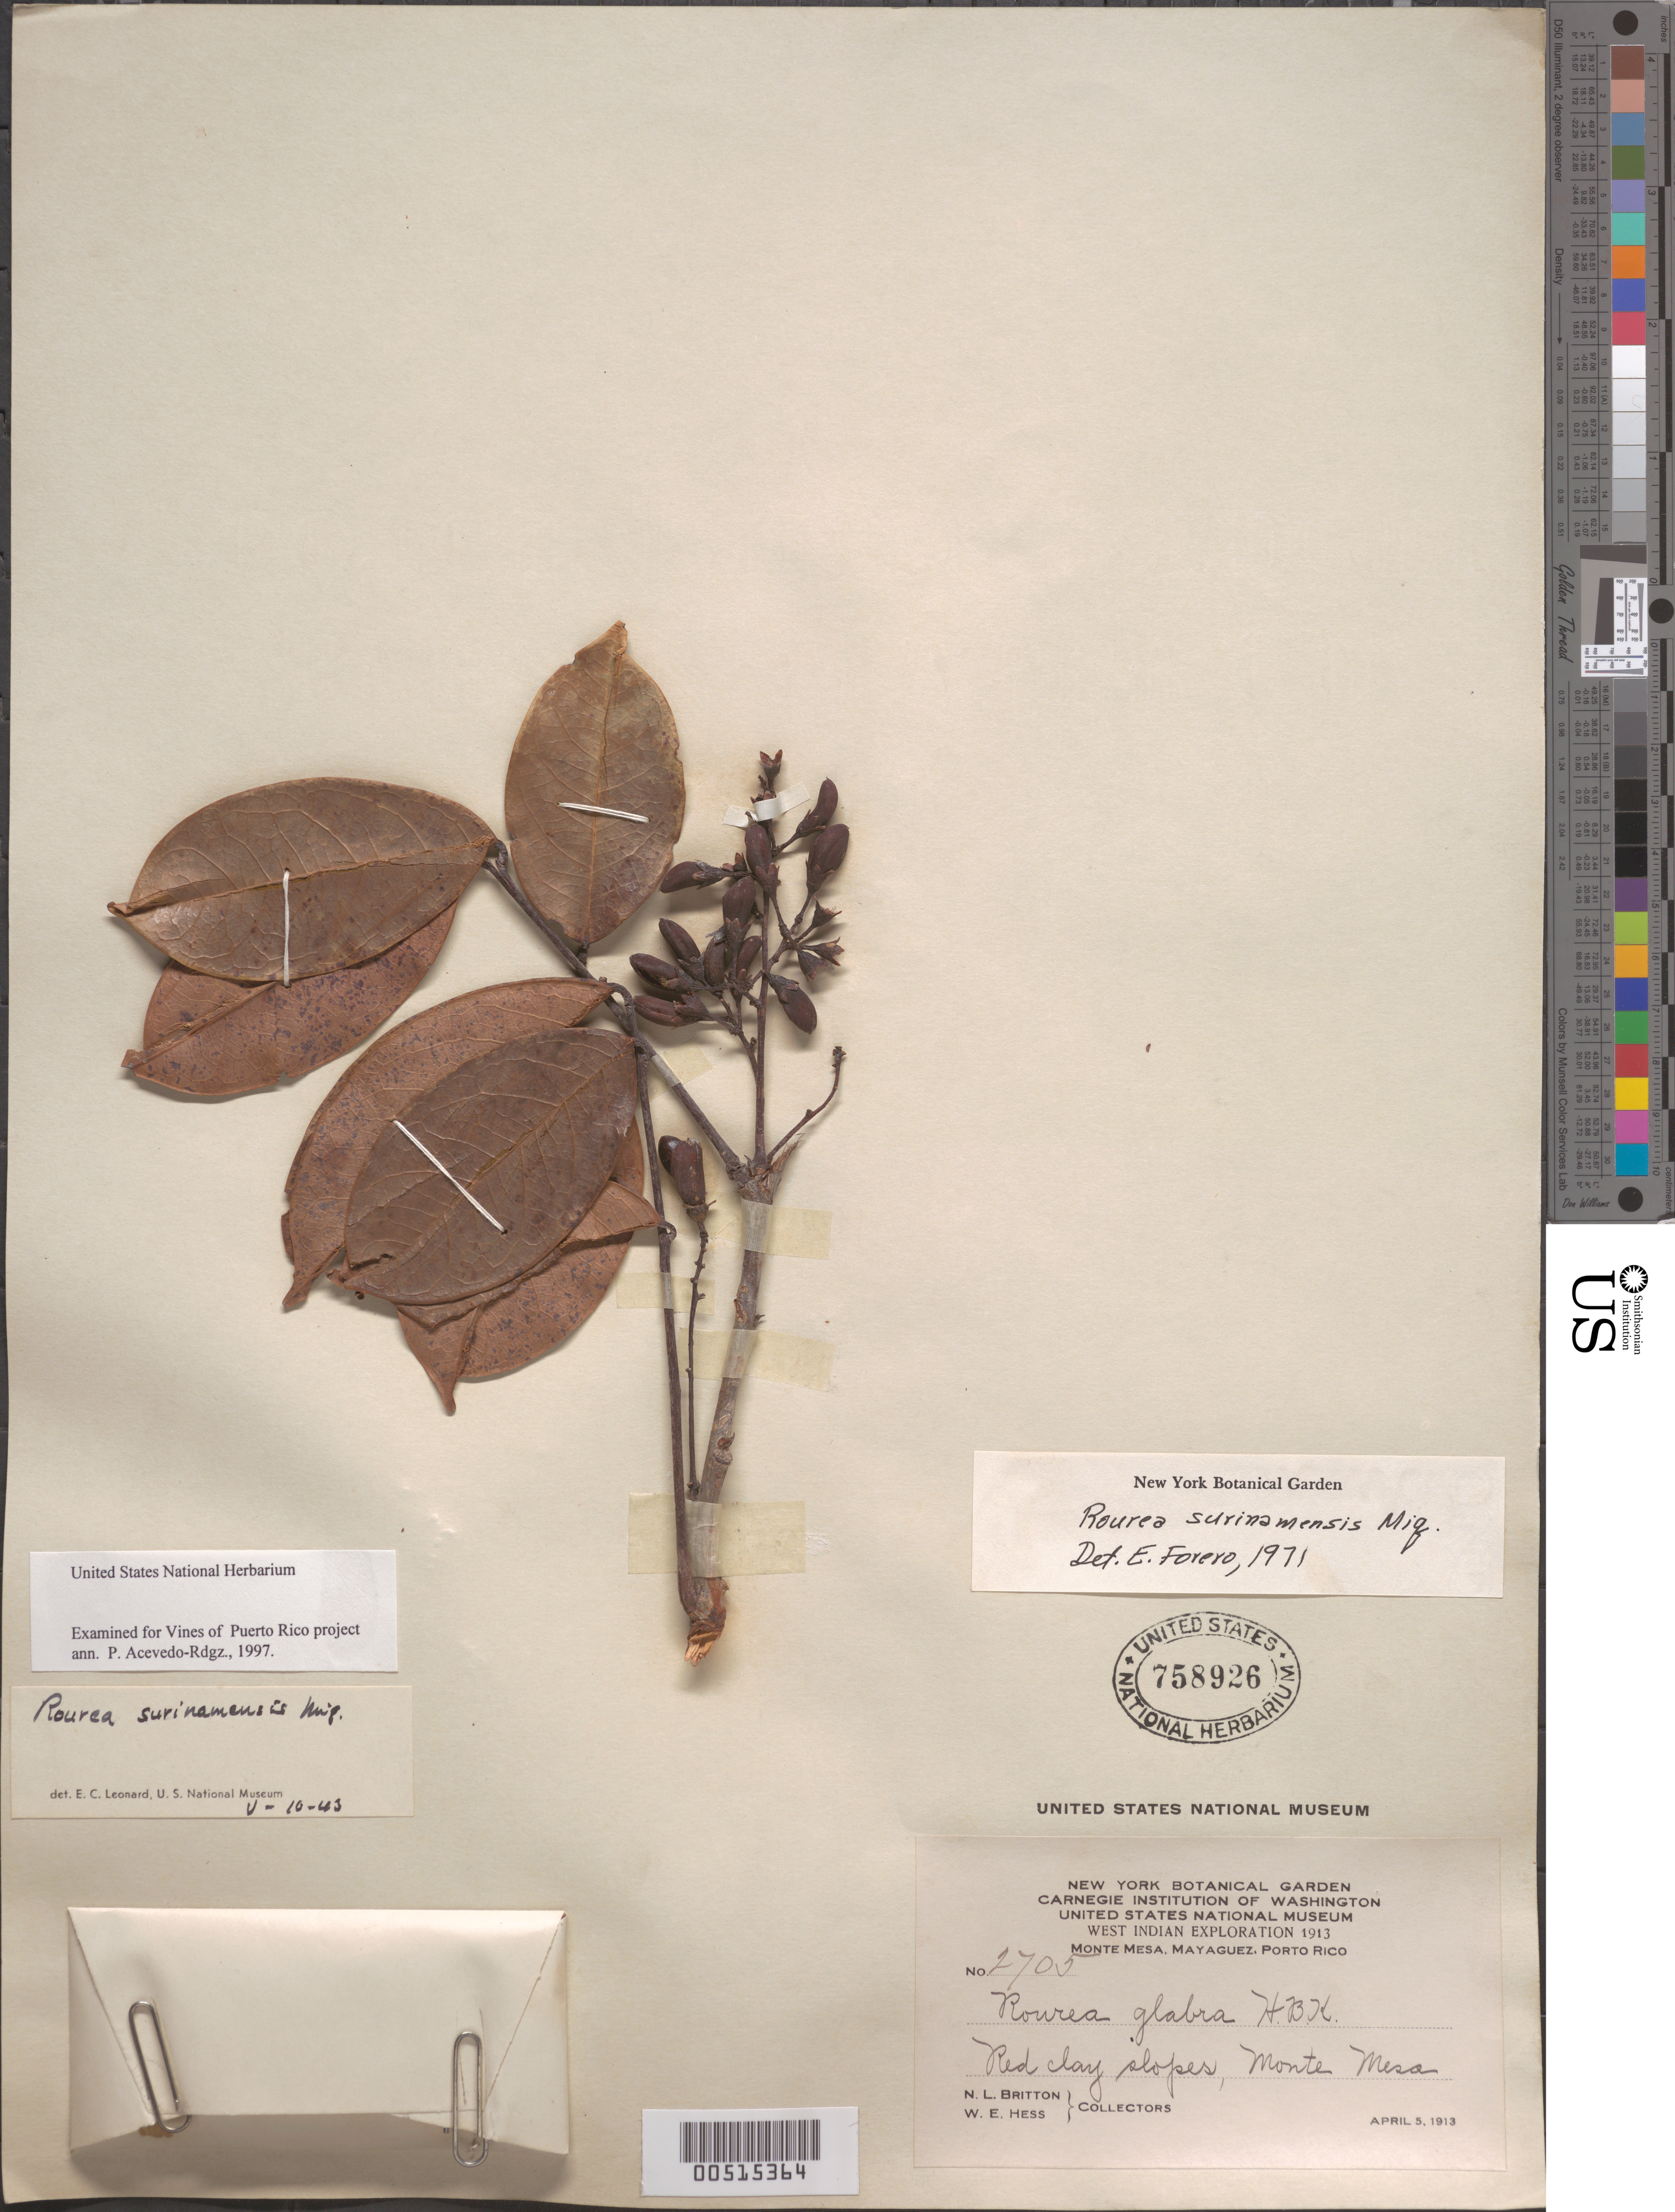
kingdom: Plantae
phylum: Tracheophyta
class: Magnoliopsida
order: Oxalidales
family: Connaraceae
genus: Rourea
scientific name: Rourea surinamensis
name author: Miq.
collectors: N. Britton & W. Hess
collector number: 2705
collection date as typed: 05 Apr 1913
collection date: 1913-04-05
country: Puerto Rico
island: Greater Antilles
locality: Monte Mesa, Mayaguez. Red clay slopes.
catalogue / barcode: US 758926